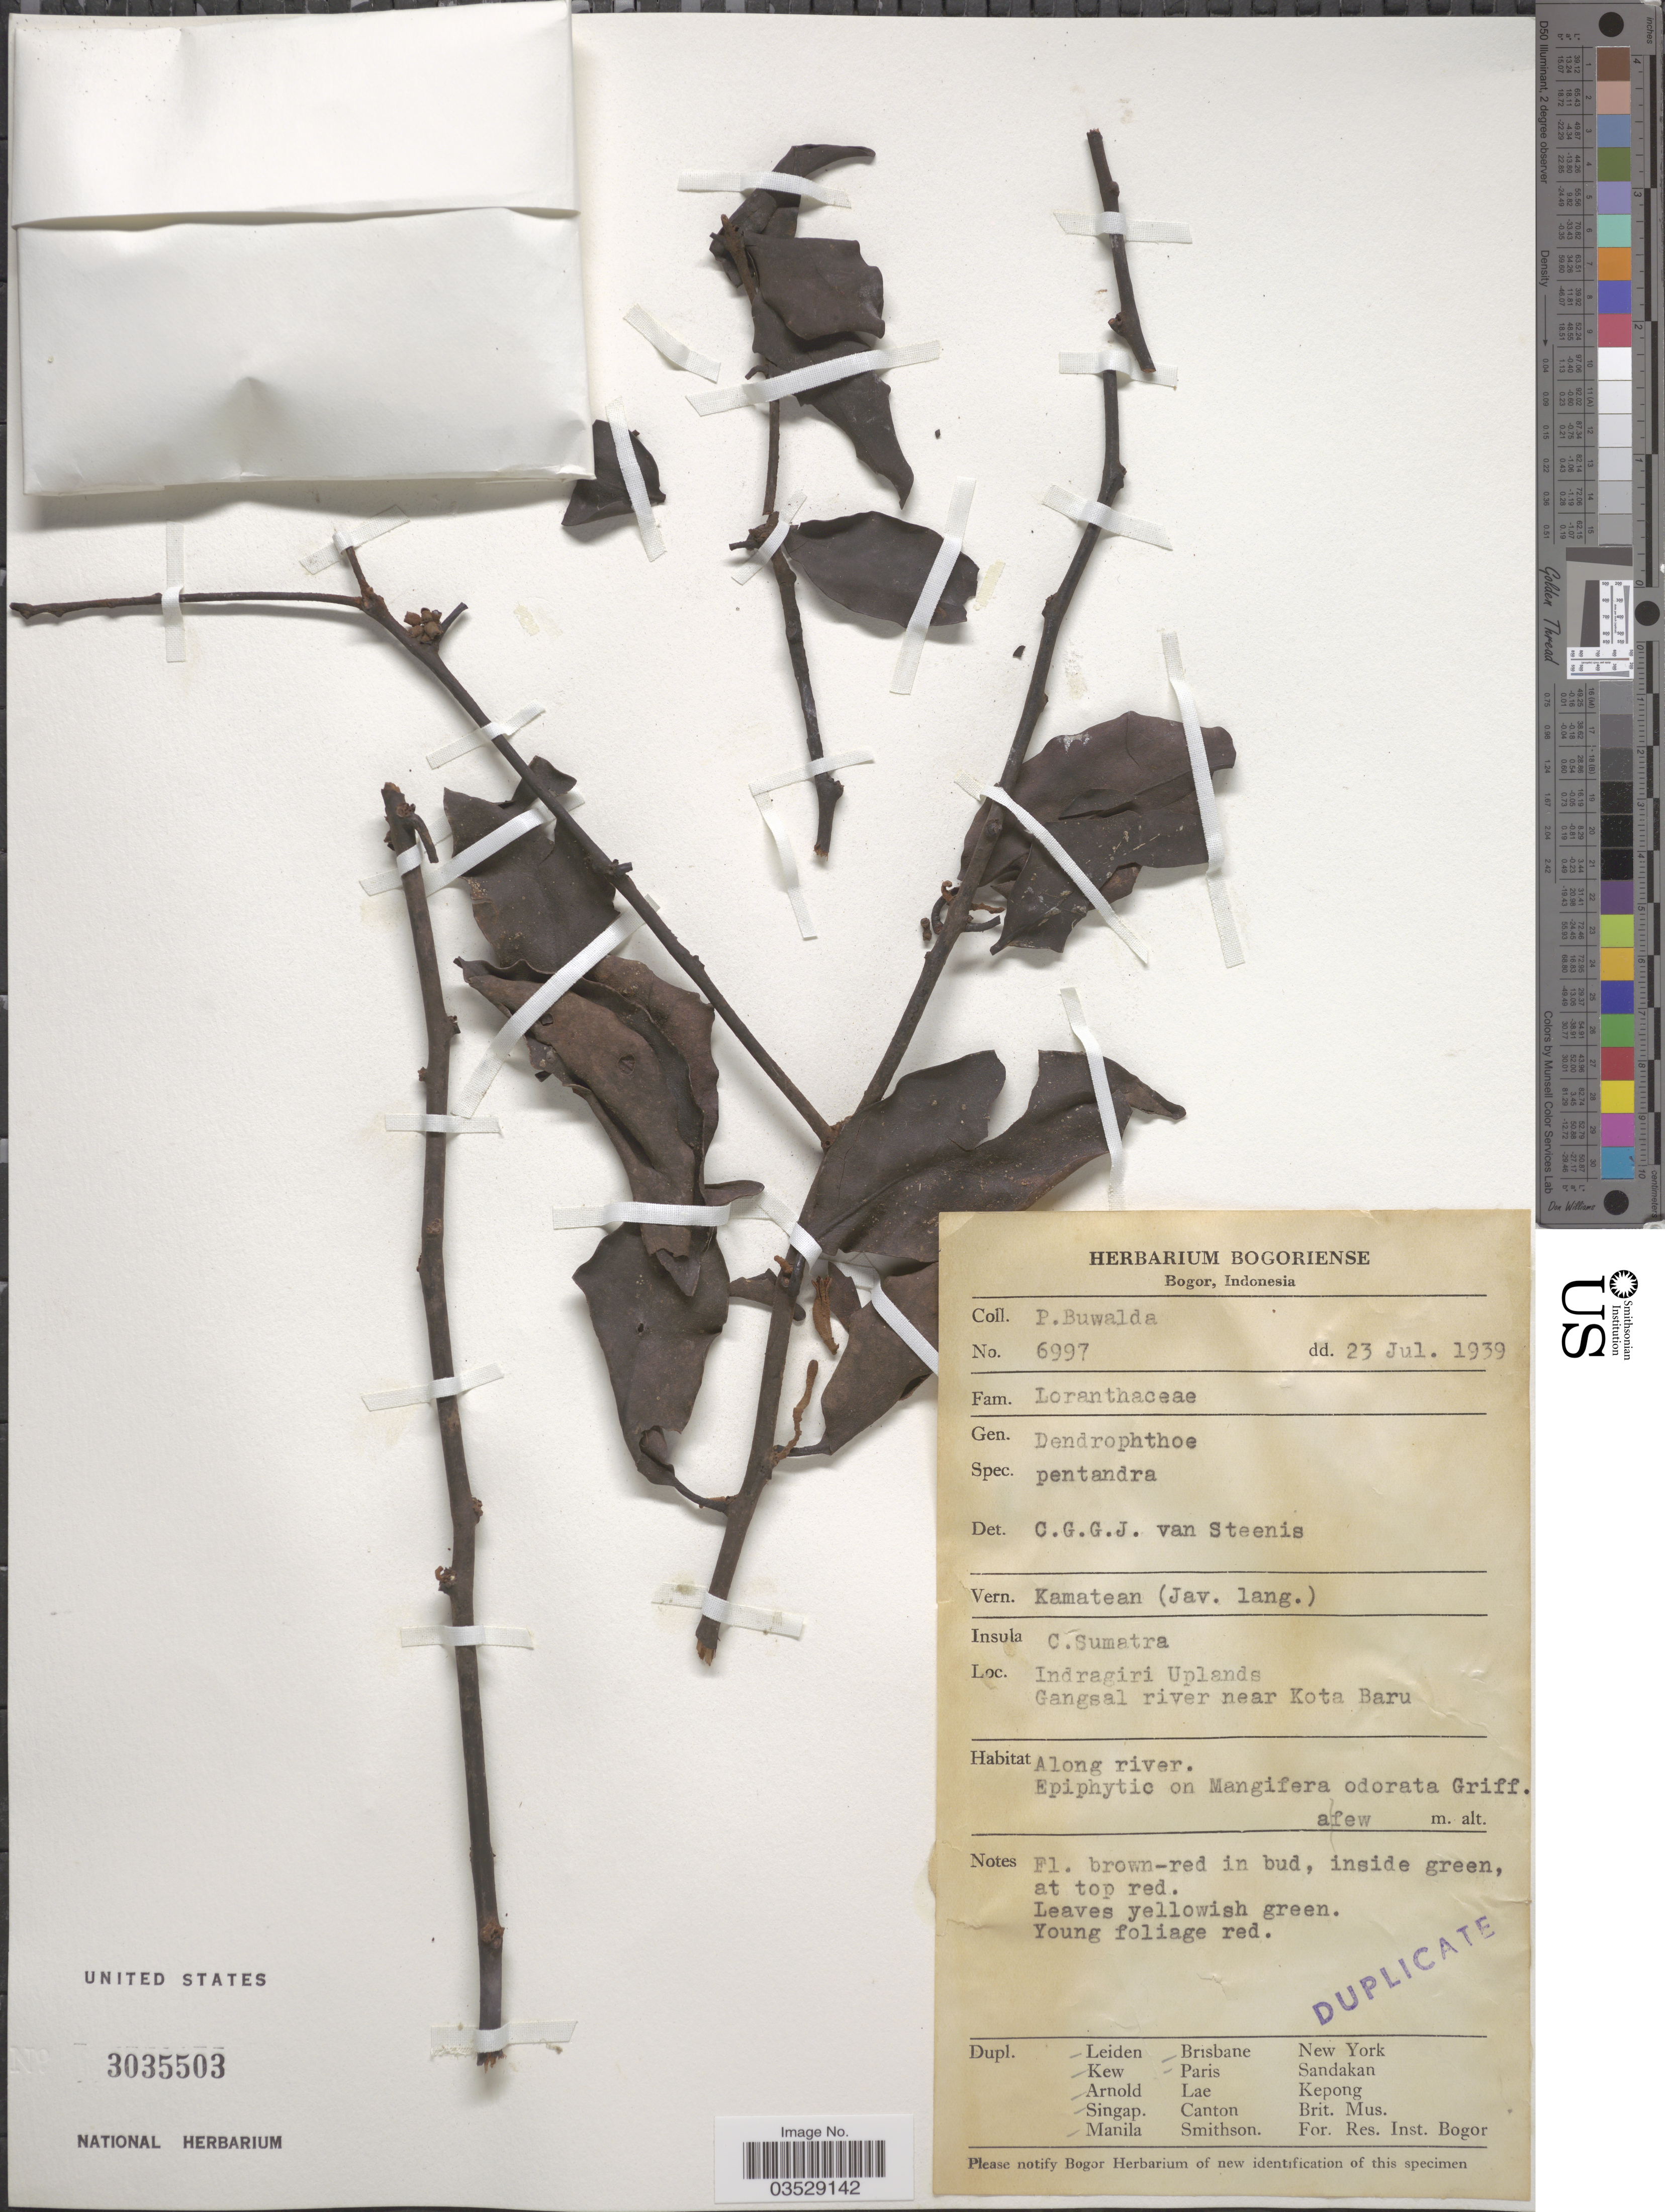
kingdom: Plantae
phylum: Tracheophyta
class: Magnoliopsida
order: Santalales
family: Loranthaceae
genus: Dendrophthoe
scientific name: Dendrophthoe pentandra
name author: (L.) Miq.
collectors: P. Buwalda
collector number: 6997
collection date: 1939-07-23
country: Indonesia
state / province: Sumatra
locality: Insula C. Sumatra. Indragiri Uplands. Gangsal river near Kota Baru.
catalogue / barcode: US 3035503